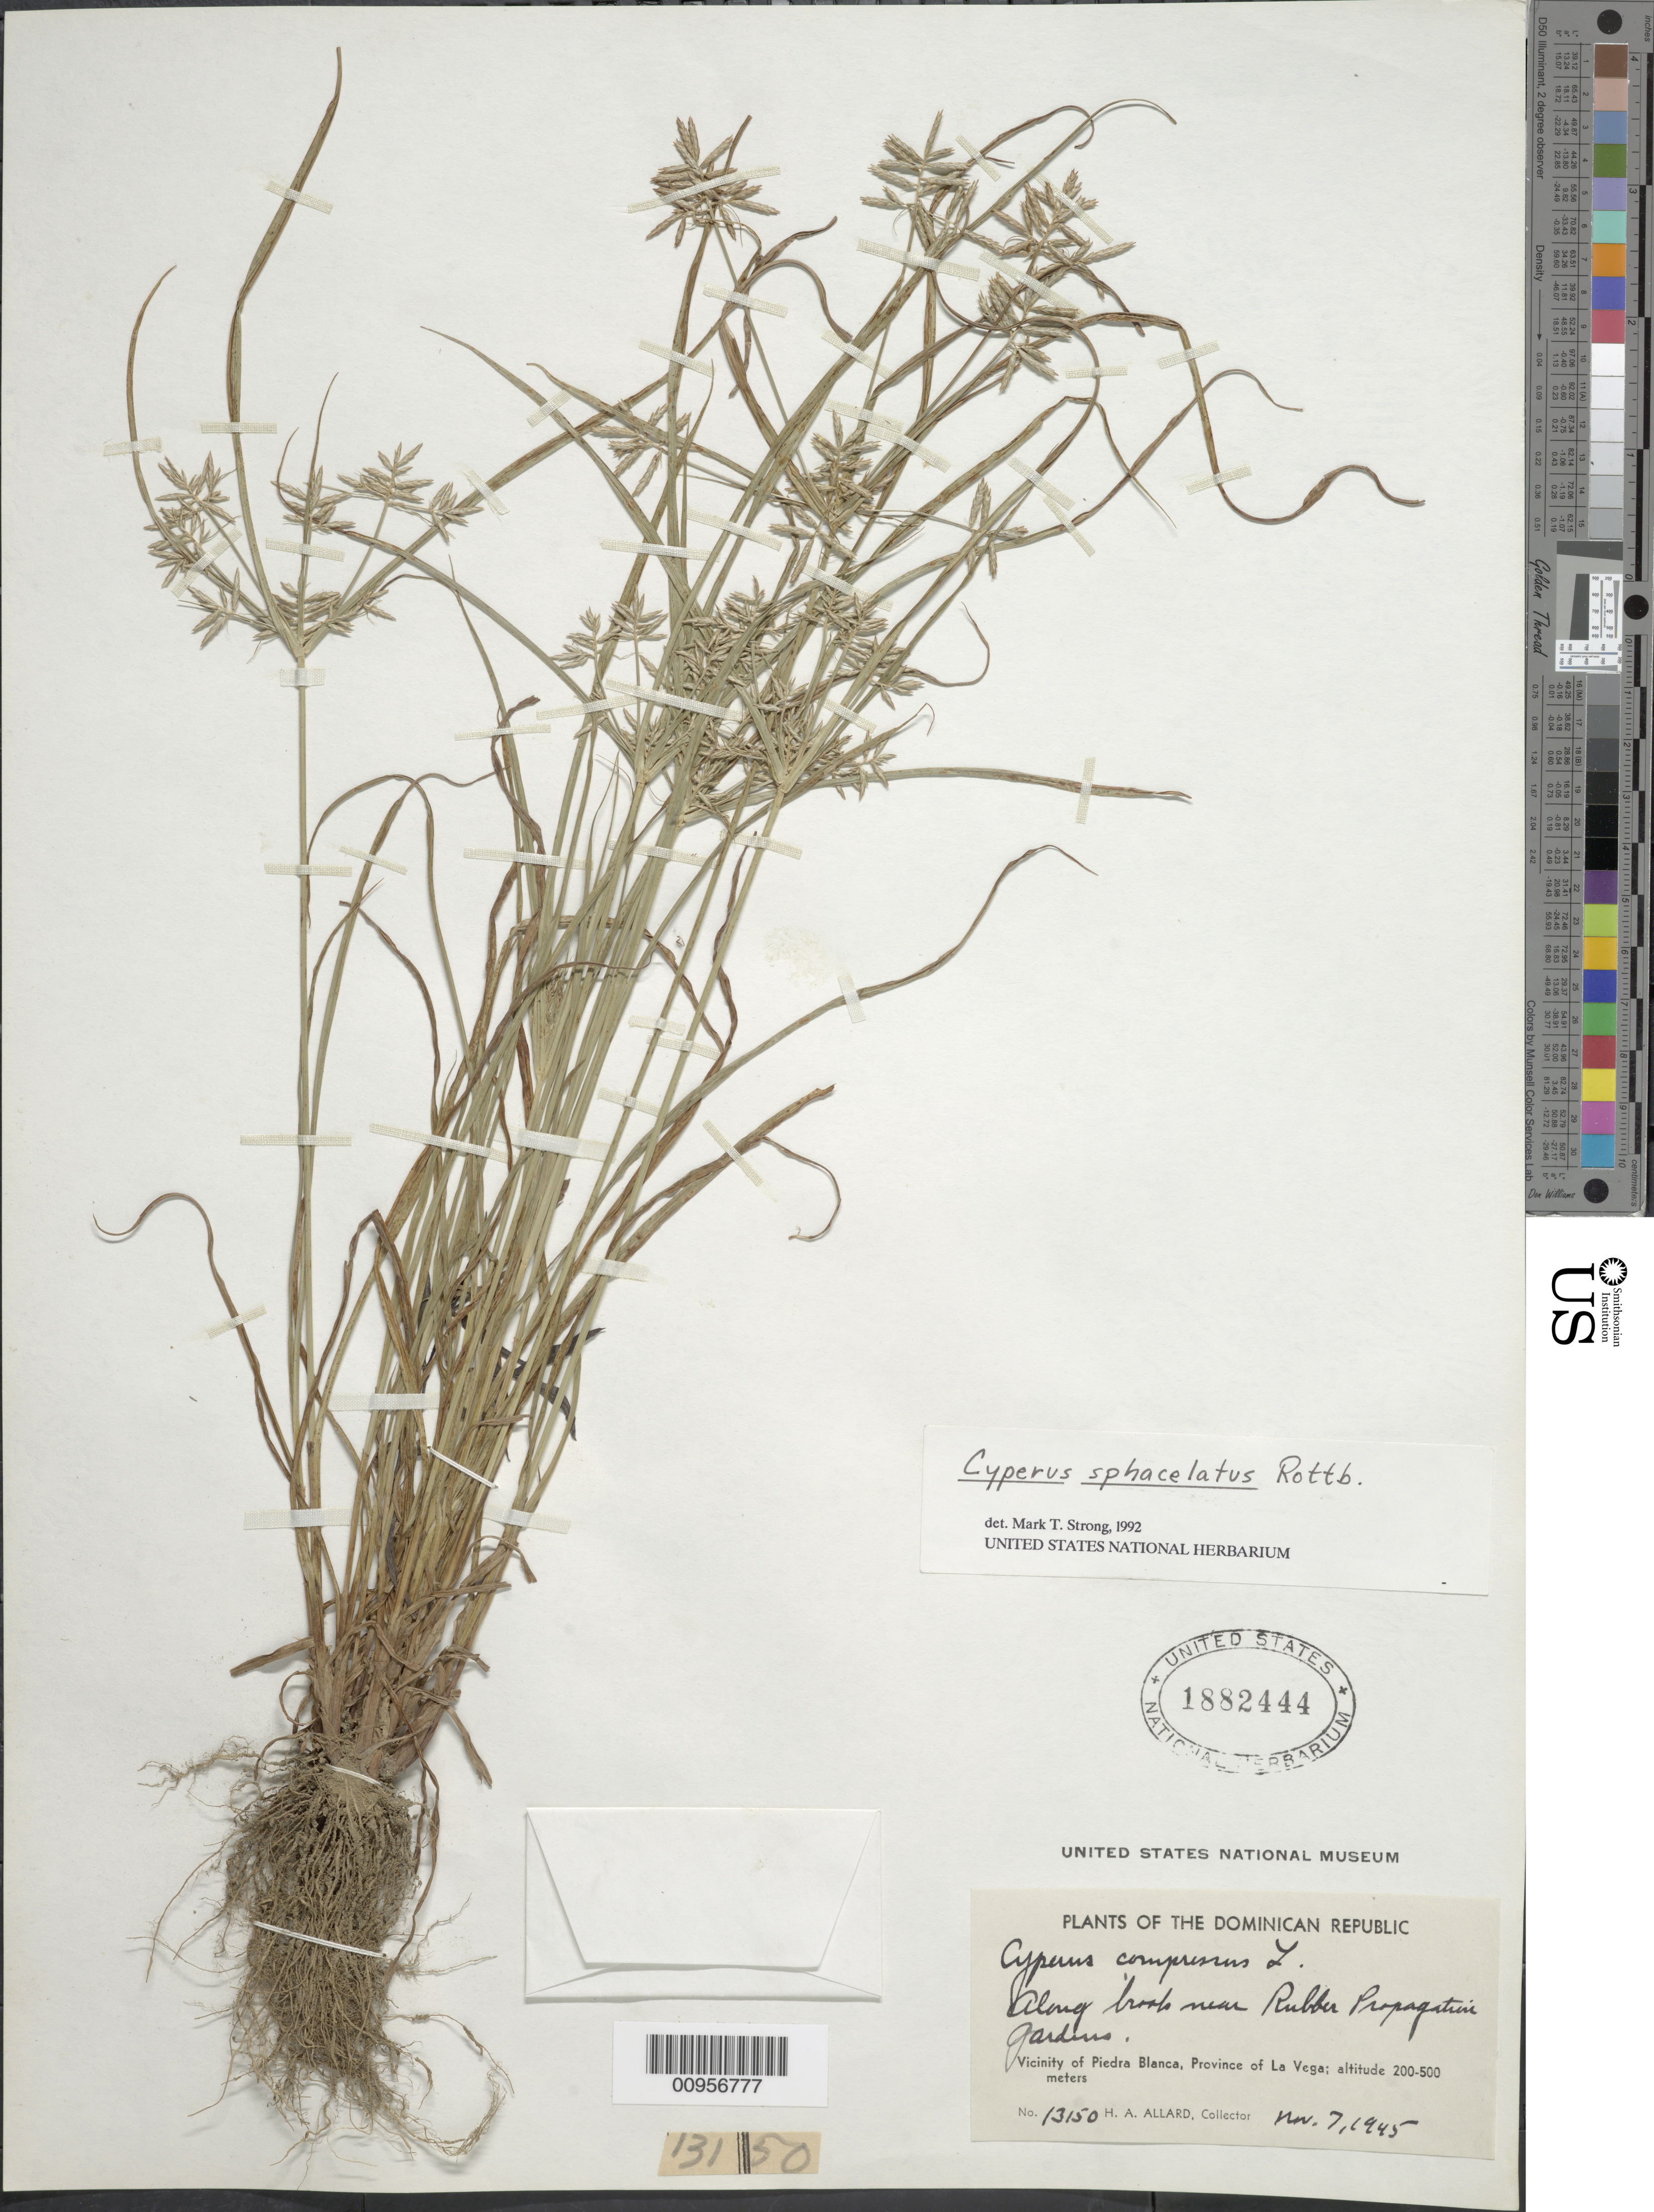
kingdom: Plantae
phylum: Tracheophyta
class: Liliopsida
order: Poales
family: Cyperaceae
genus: Cyperus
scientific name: Cyperus sphacelatus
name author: Rottb.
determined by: Strong, M. T., (US), Smithsonian Institution - National Museum of Natural History (UNITED STATES)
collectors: H. A. Allard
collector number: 13150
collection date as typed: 07 Nov 1945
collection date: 1945-11-07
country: Dominican Republic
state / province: La Vega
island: Hispaniola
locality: Vicinity of Piedra Blanca, along brook near Rubber Propagation Gardens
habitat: Along brook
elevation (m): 200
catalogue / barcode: US 1882444